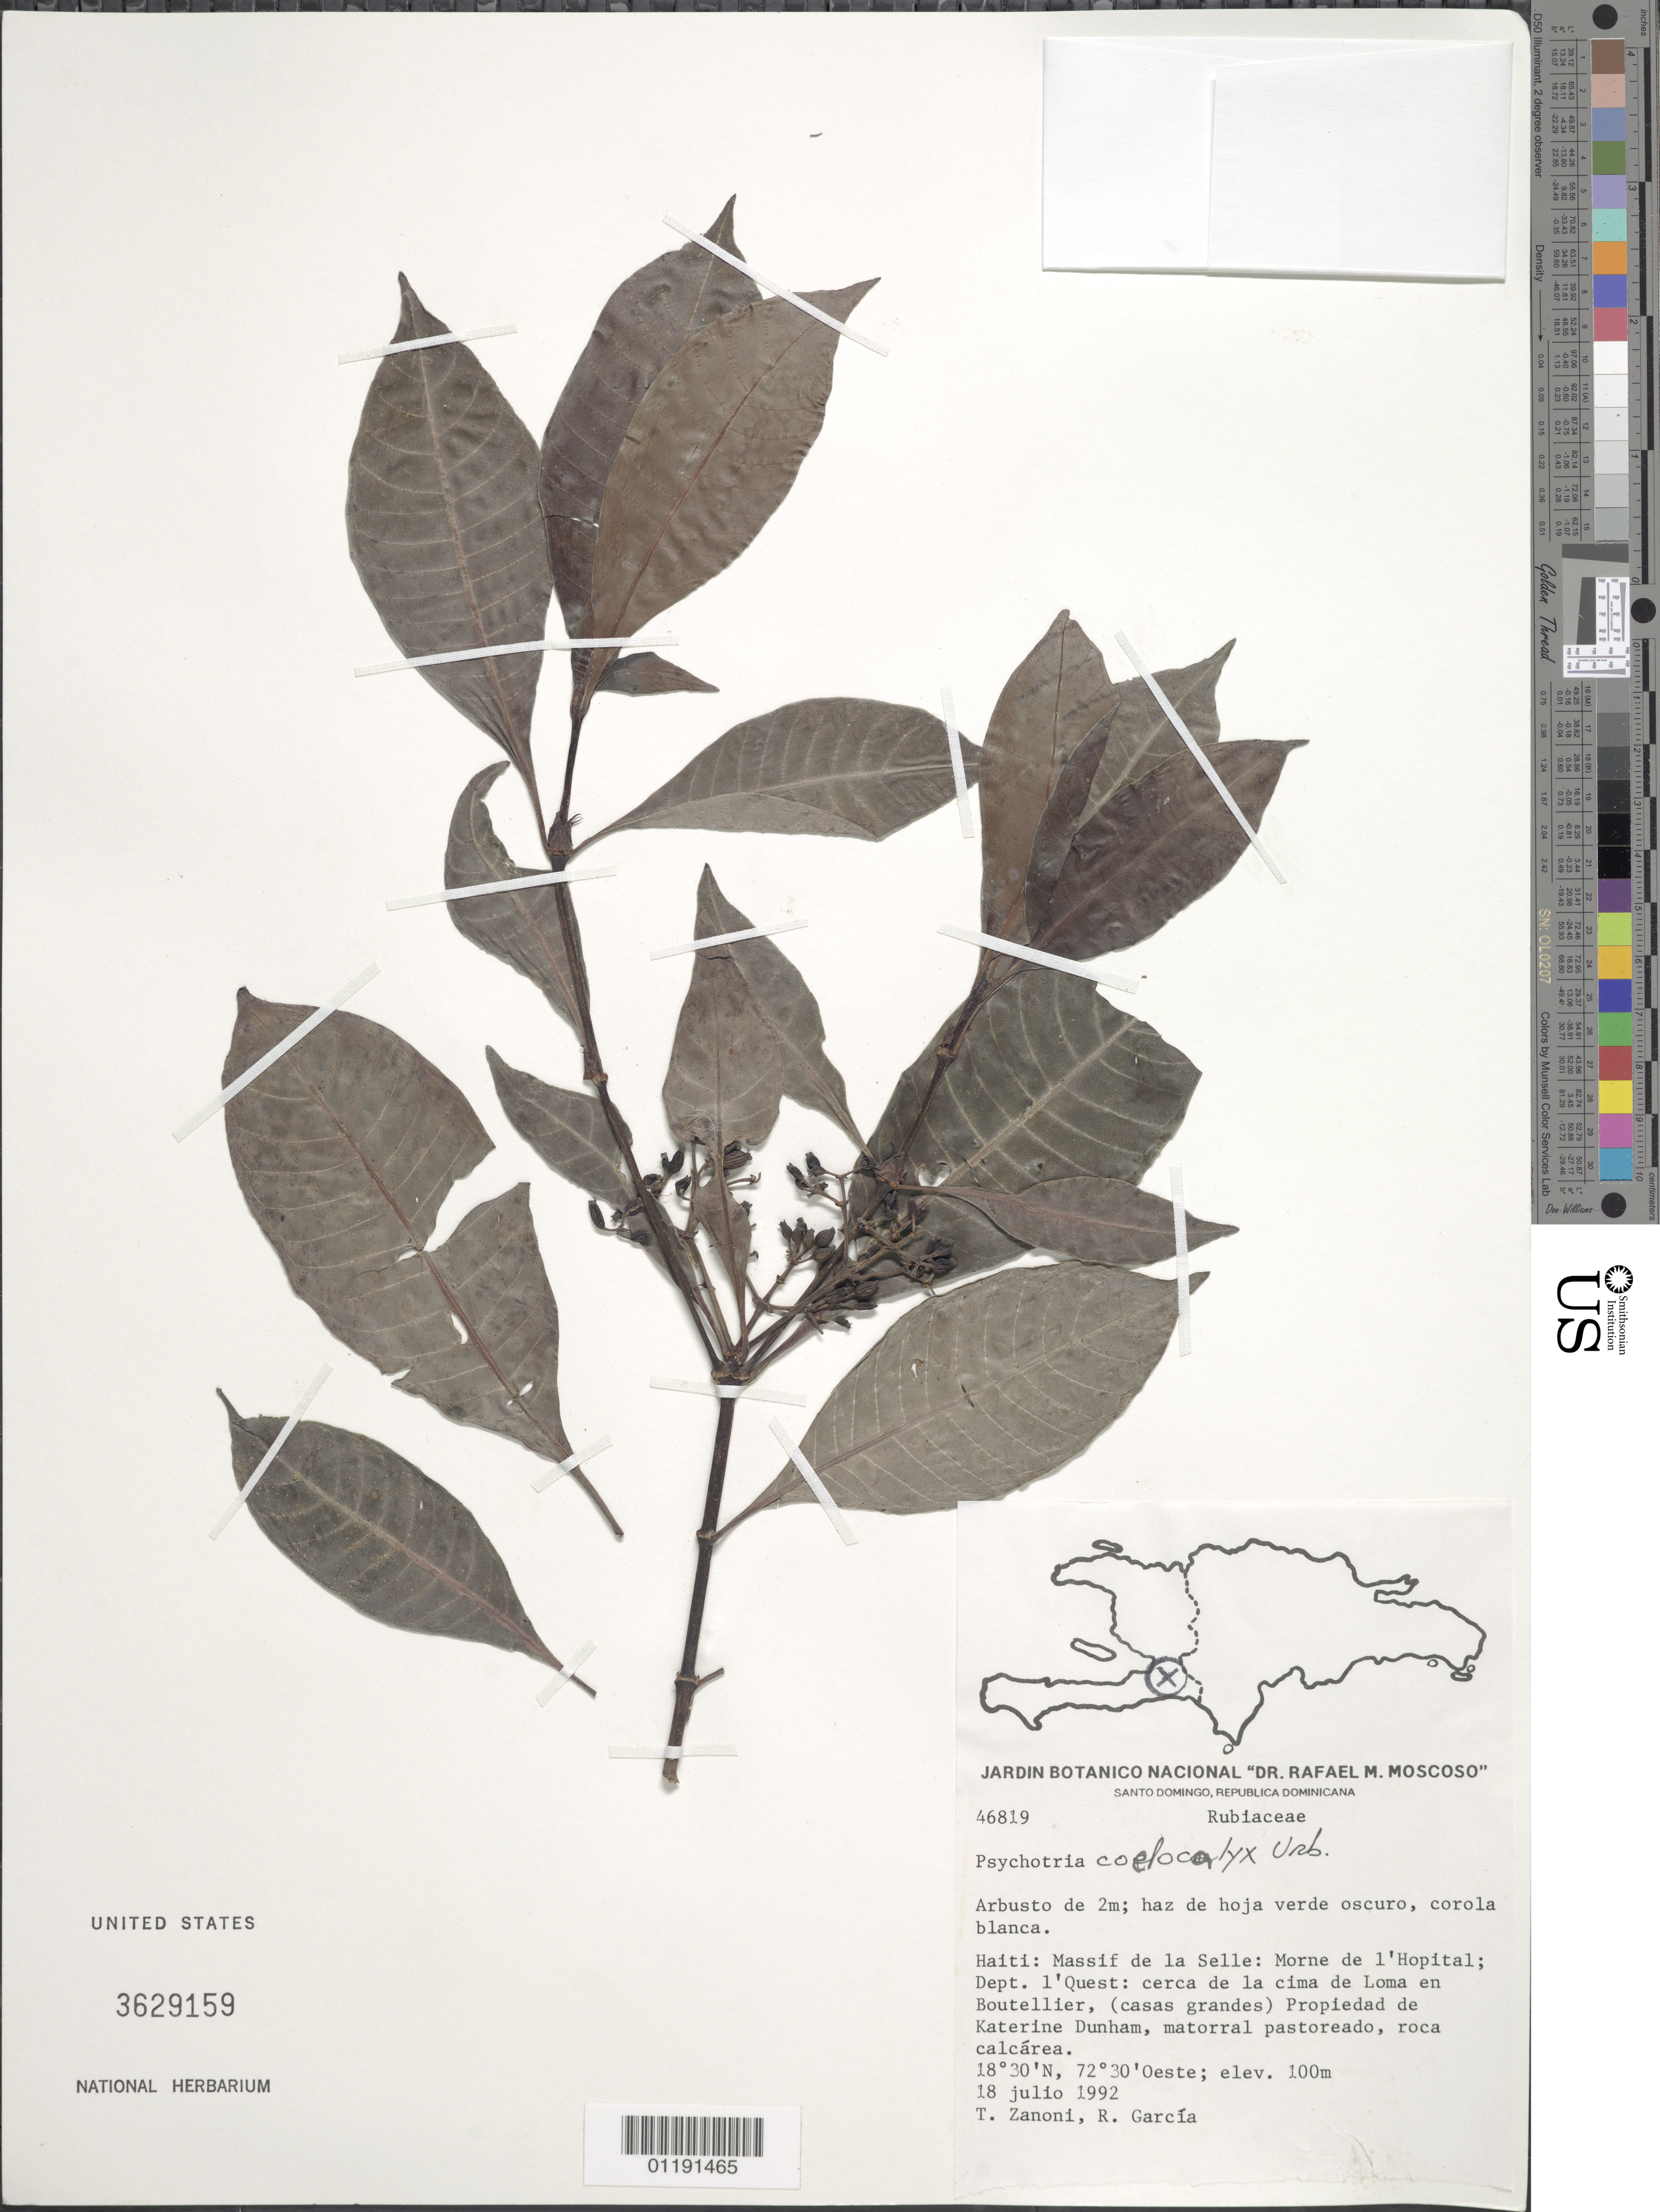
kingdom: Plantae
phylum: Tracheophyta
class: Magnoliopsida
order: Gentianales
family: Rubiaceae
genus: Psychotria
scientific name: Psychotria coelocalyx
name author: Urb.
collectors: T. A. Zanoni & R. G. García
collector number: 46819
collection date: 1992-07-18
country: Haiti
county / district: Massif de la Selle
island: Hispaniola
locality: Morne de l'Hopital; Dept. l'Quest: near the top of Loma en Boutellier, (big houses) Property of Katerine Dunham.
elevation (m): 100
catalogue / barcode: US 3629159